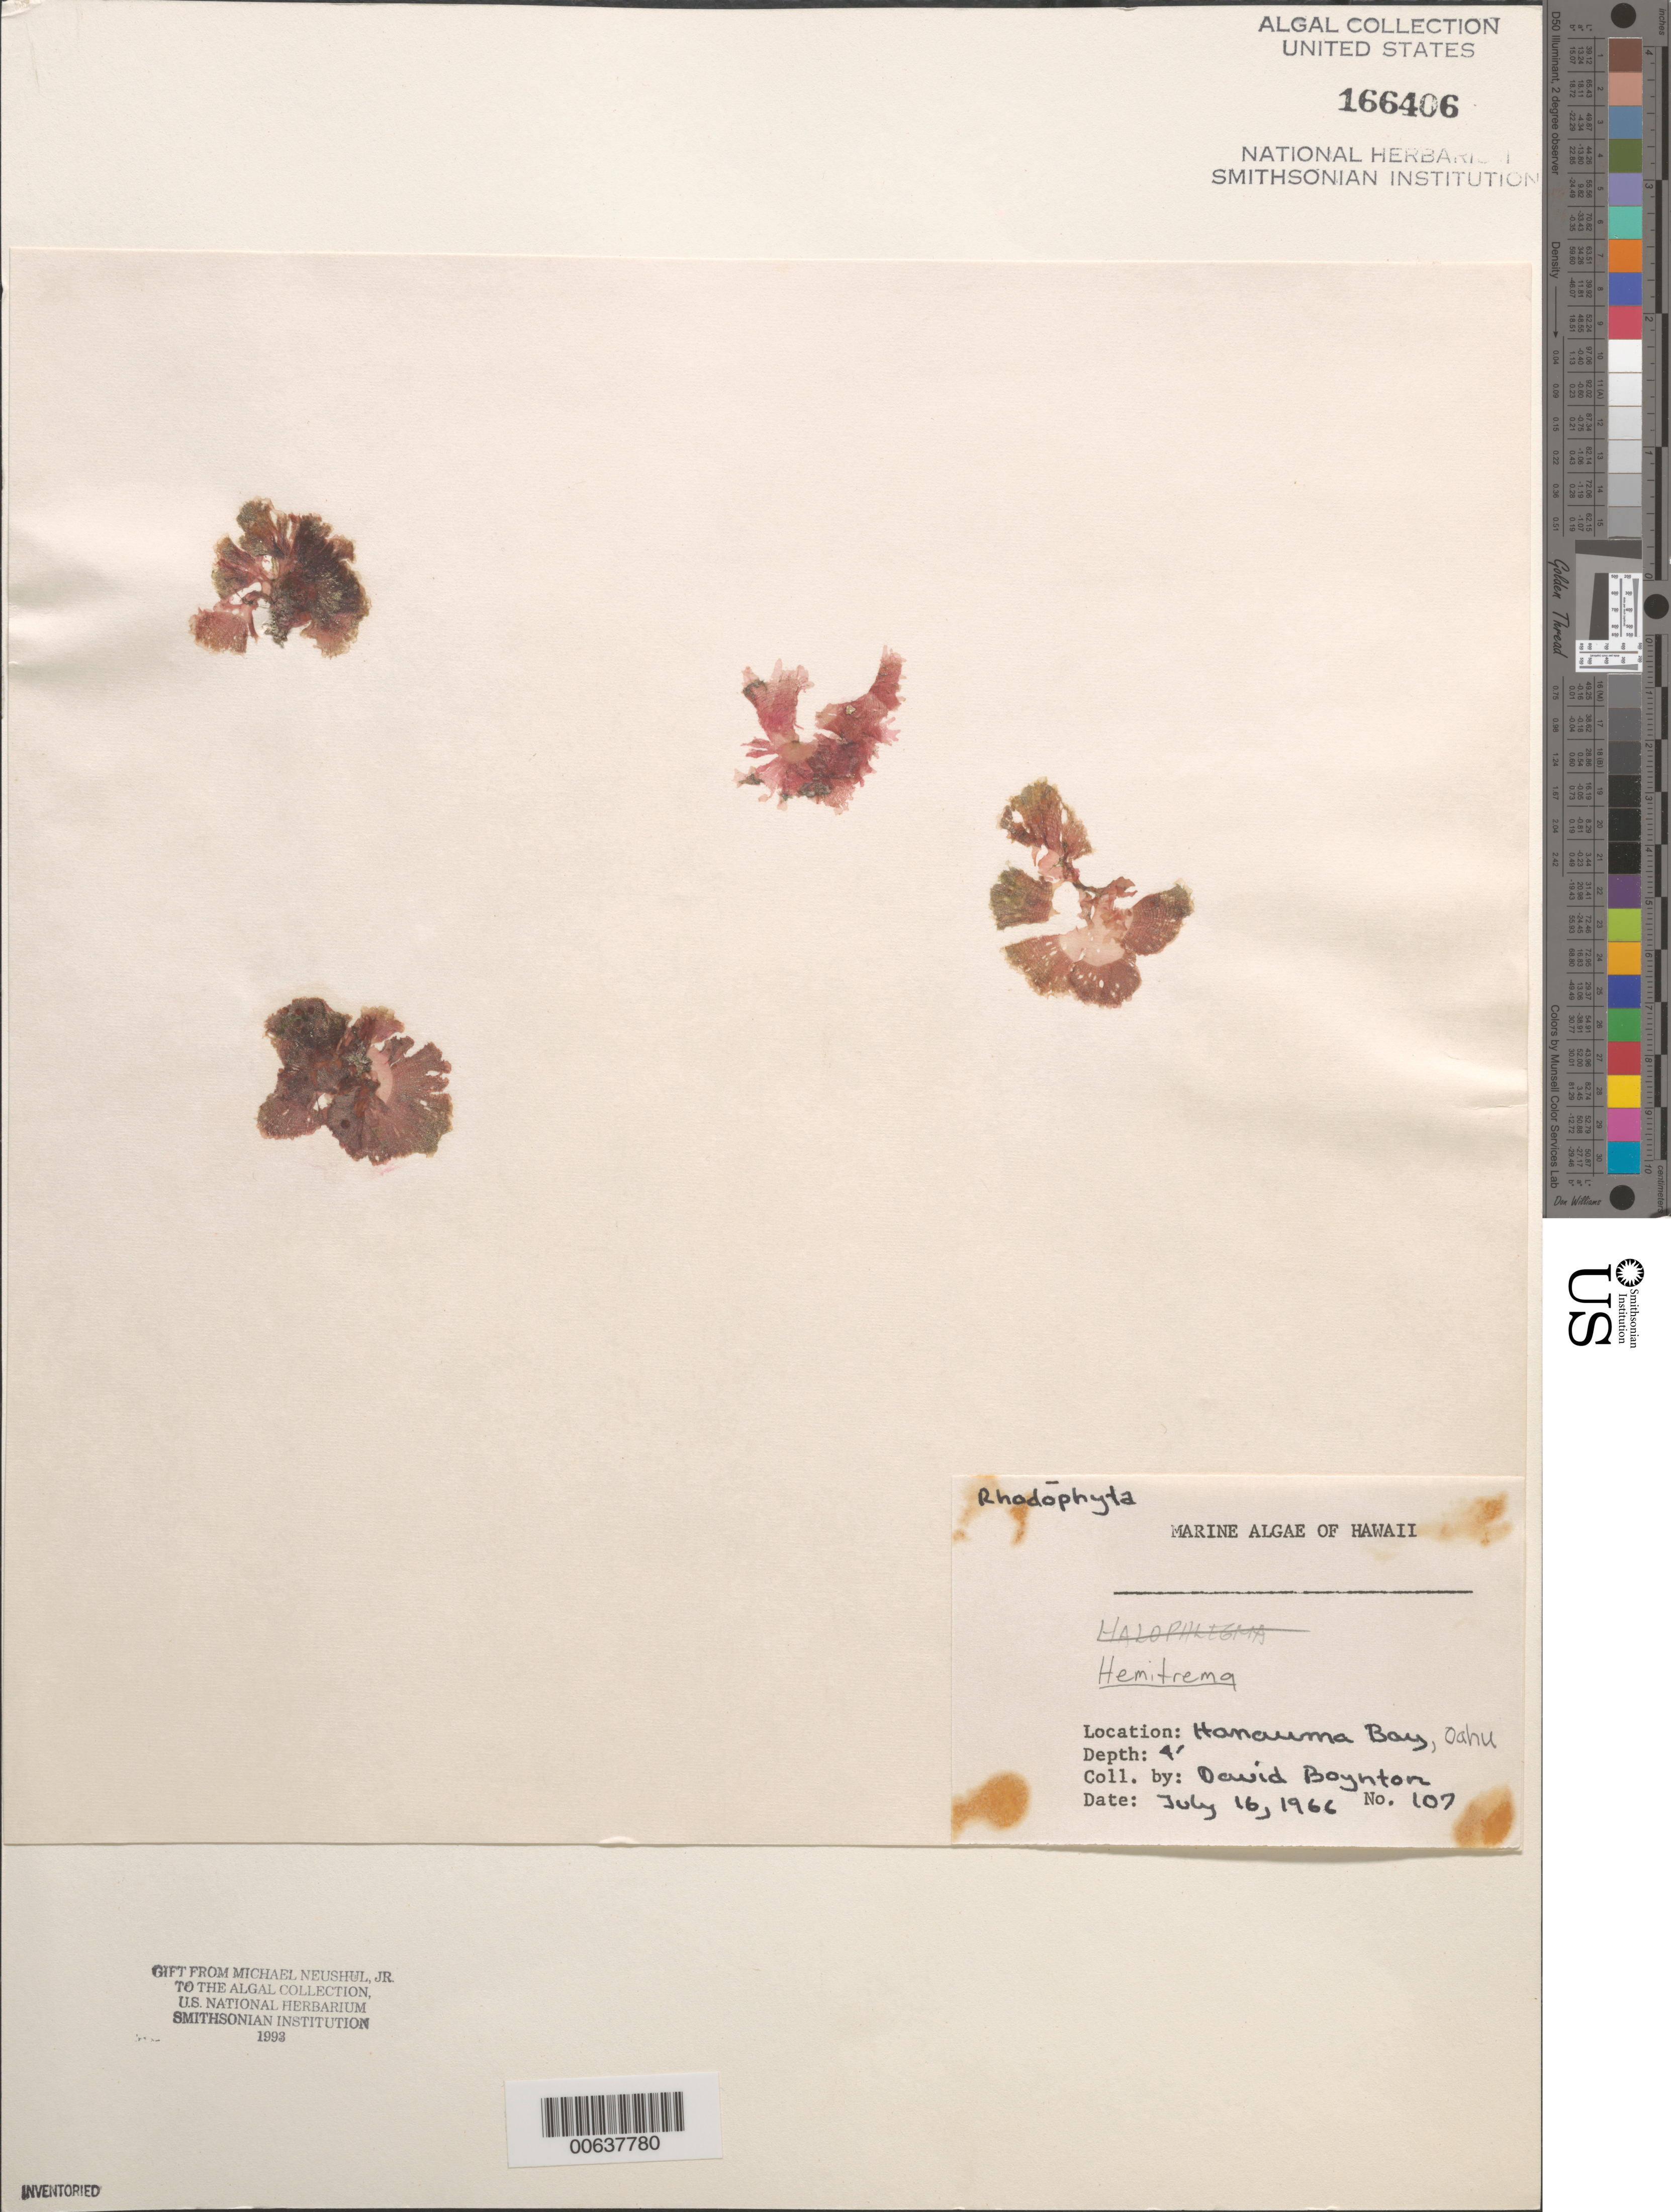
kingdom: Plantae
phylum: Rhodophyta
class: Florideophyceae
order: Ceramiales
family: Delesseriaceae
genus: Hemitrema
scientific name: Hemitrema sp.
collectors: D. Boynton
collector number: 107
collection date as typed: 16 Jul 1966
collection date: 1966-07-16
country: United States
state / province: Hawaii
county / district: Honolulu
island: Oahu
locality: Hanauma Bay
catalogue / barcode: US 166406